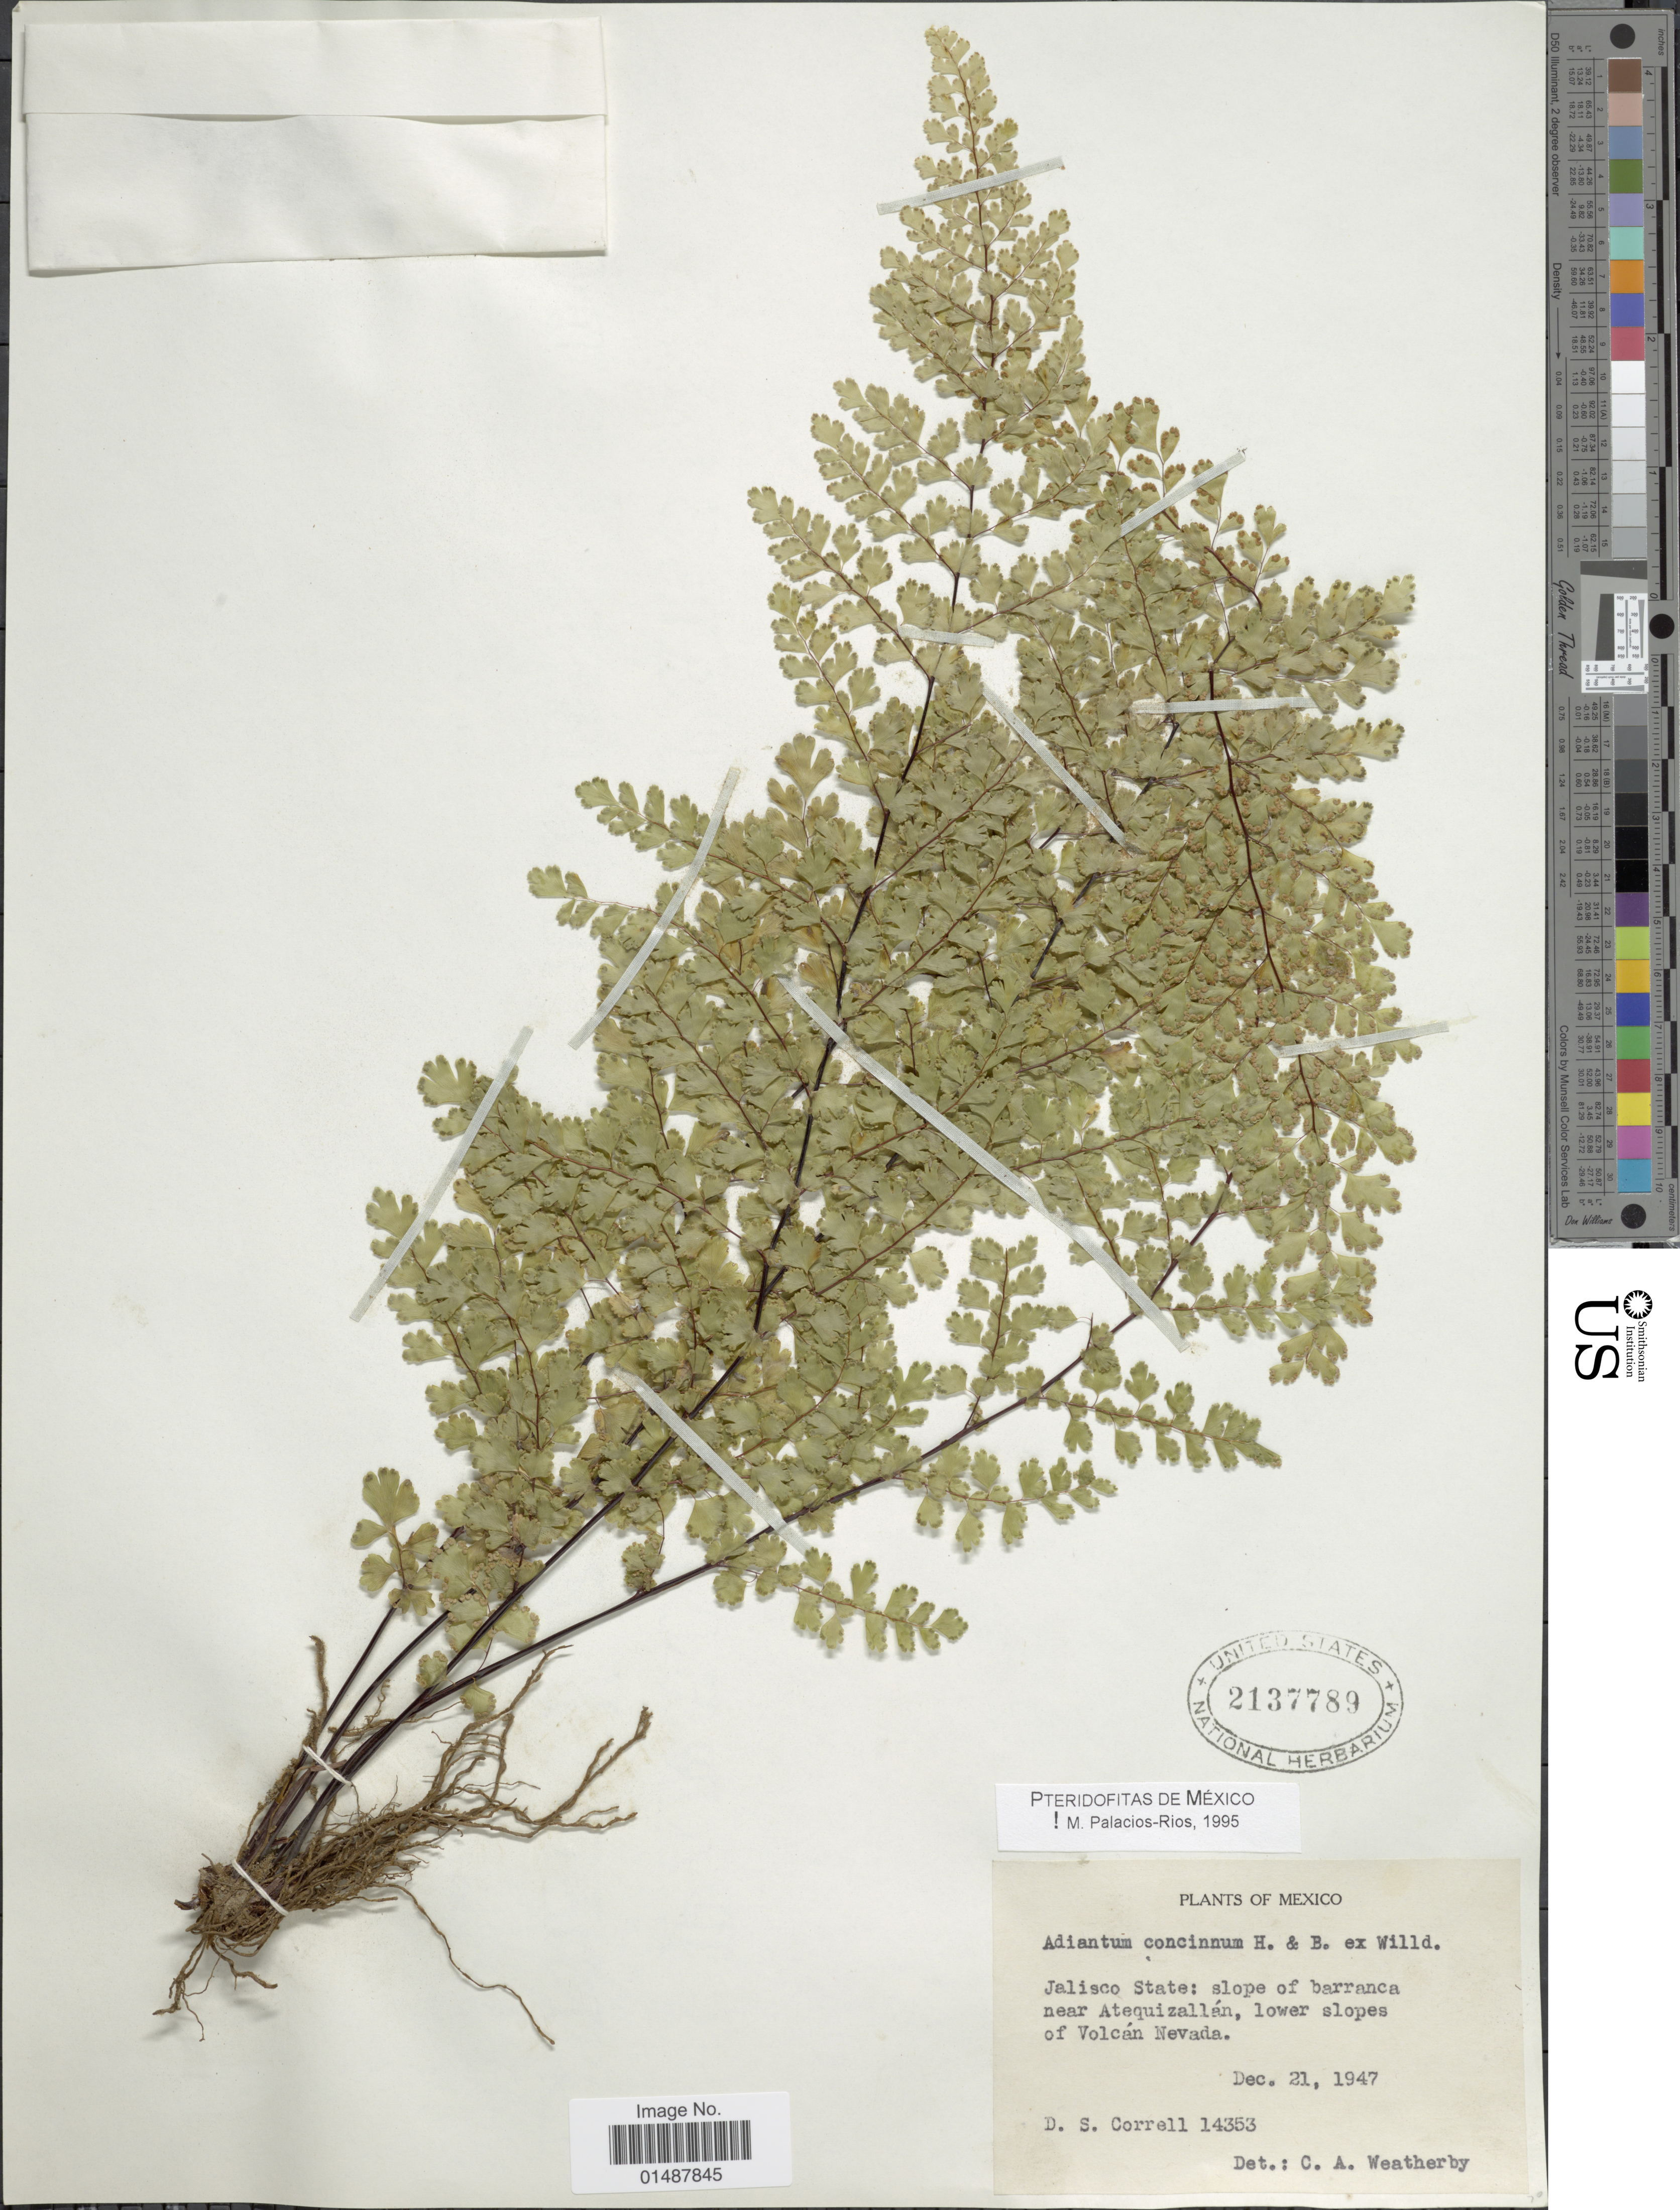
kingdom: Plantae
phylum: Tracheophyta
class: Polypodiopsida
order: Polypodiales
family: Pteridaceae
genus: Adiantum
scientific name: Adiantum concinnum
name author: Humb. & Bonpl. ex Willd.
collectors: D. S. Correll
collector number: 14353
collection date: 1947-12-21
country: Mexico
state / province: Jalisco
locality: Slope of barranca near Atequizallan, lower slopes of Volcan Nevada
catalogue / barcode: US 2137789